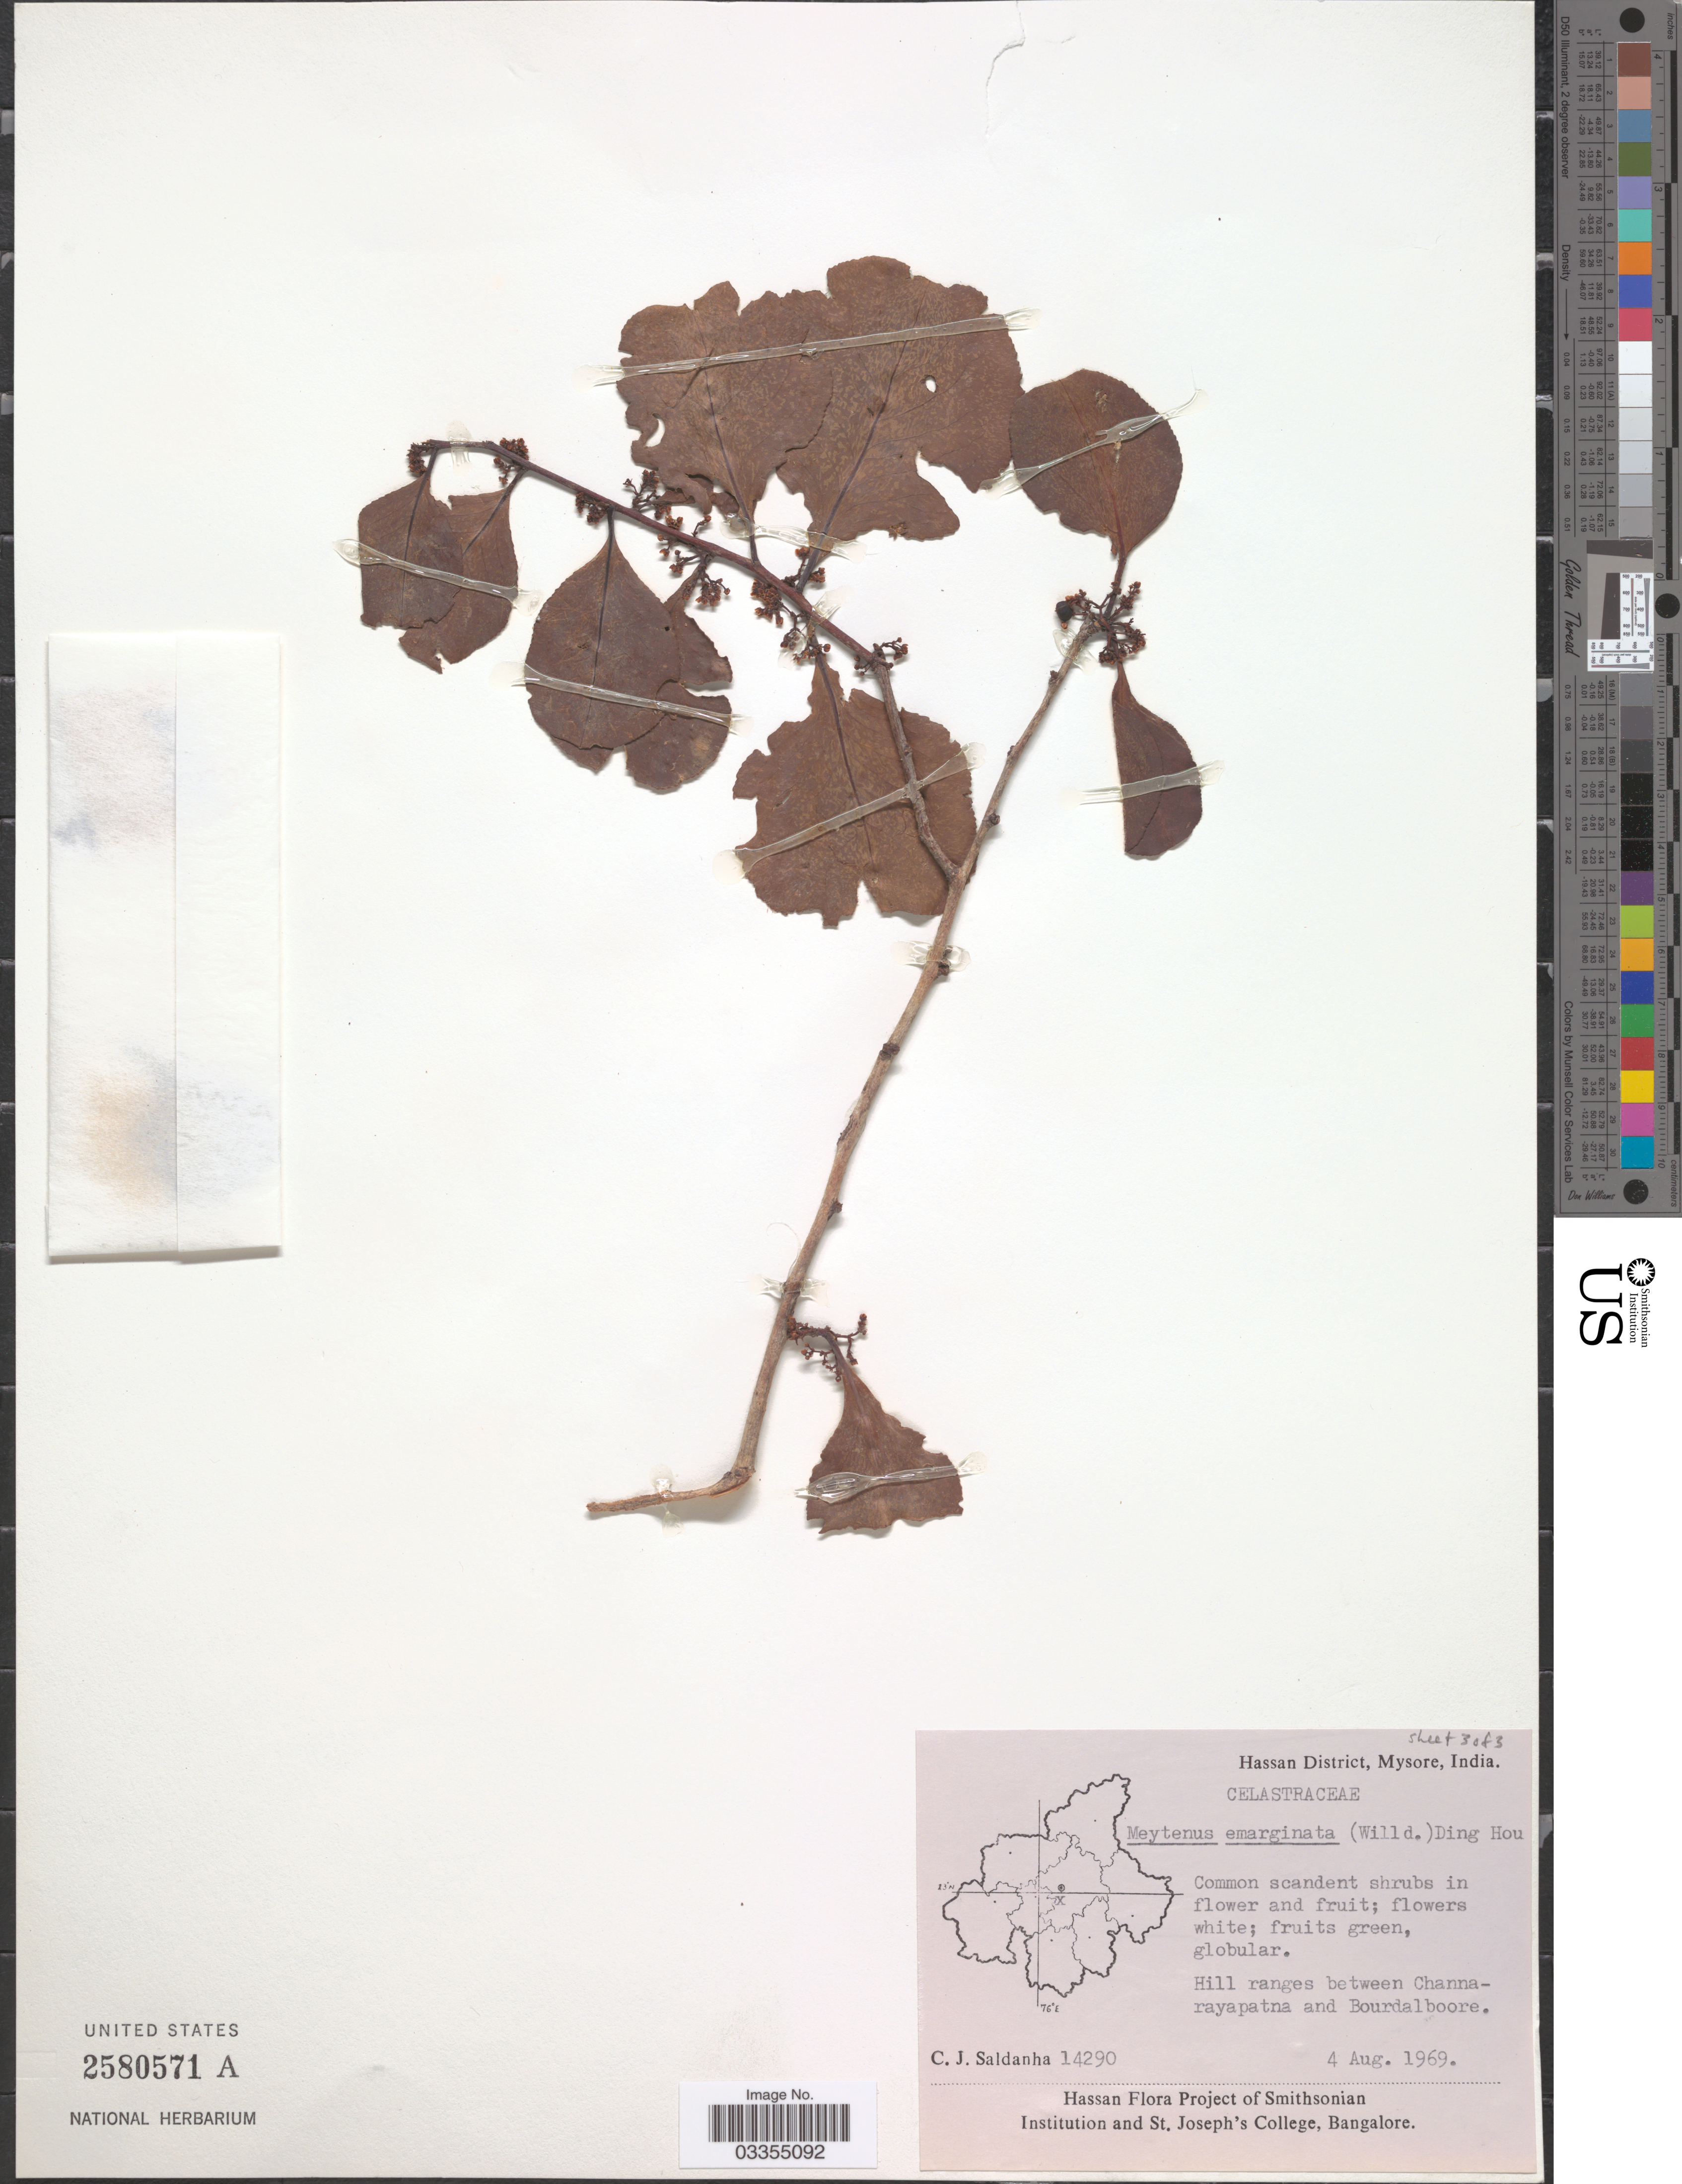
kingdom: Plantae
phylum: Tracheophyta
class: Magnoliopsida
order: Celastrales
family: Celastraceae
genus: Gymnosporia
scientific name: Gymnosporia montana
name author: (Roth) Benth.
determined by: Strong, Mark T., (BOT), Smithsonian Institution - National Museum of Natural History (UNITED STATES)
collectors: C. J. Saldanha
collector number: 14290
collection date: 1969-08-04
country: India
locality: Hassan District, Mysore. Hill ranges between Channarayapatna and Bourdalboore.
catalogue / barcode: US 2580571A